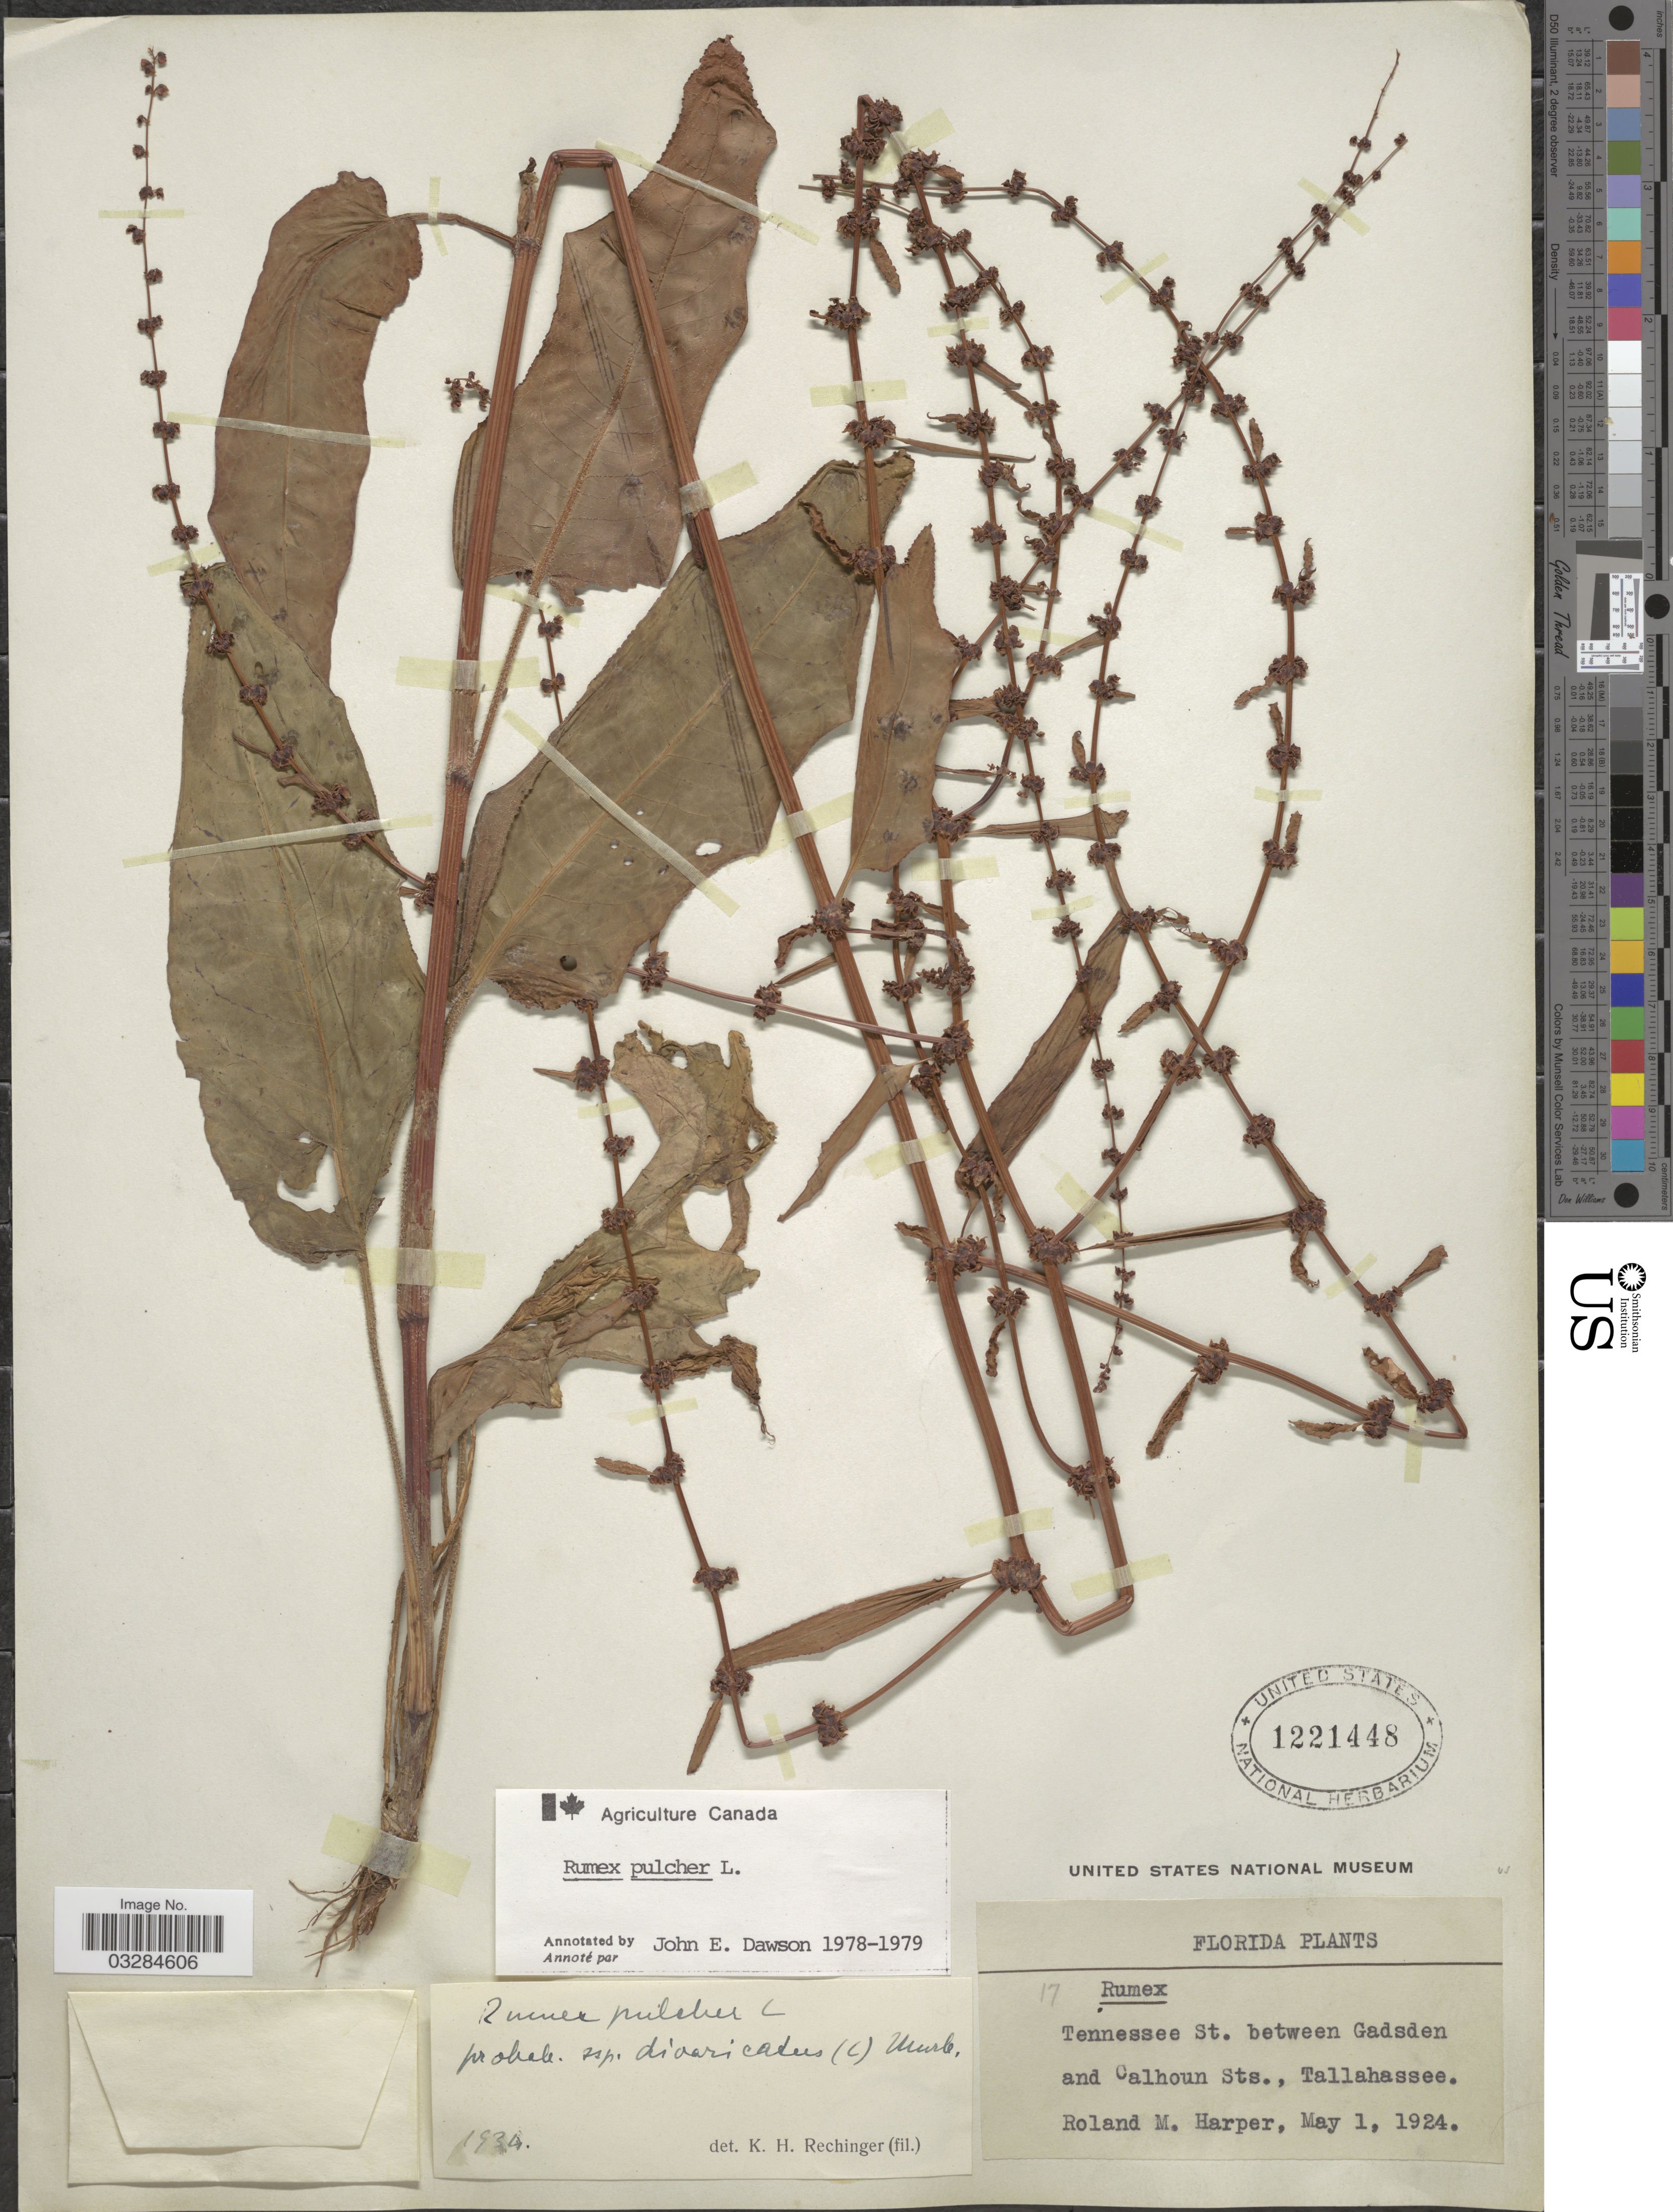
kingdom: Plantae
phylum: Tracheophyta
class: Magnoliopsida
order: Caryophyllales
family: Polygonaceae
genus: Rumex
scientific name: Rumex pulcher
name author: L.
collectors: R. M. Harper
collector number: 17?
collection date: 1924-05-01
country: United States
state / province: Florida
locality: Tennessee St. between Gadsden and Calhoun Sts., Tallahassee.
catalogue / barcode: US 1221448